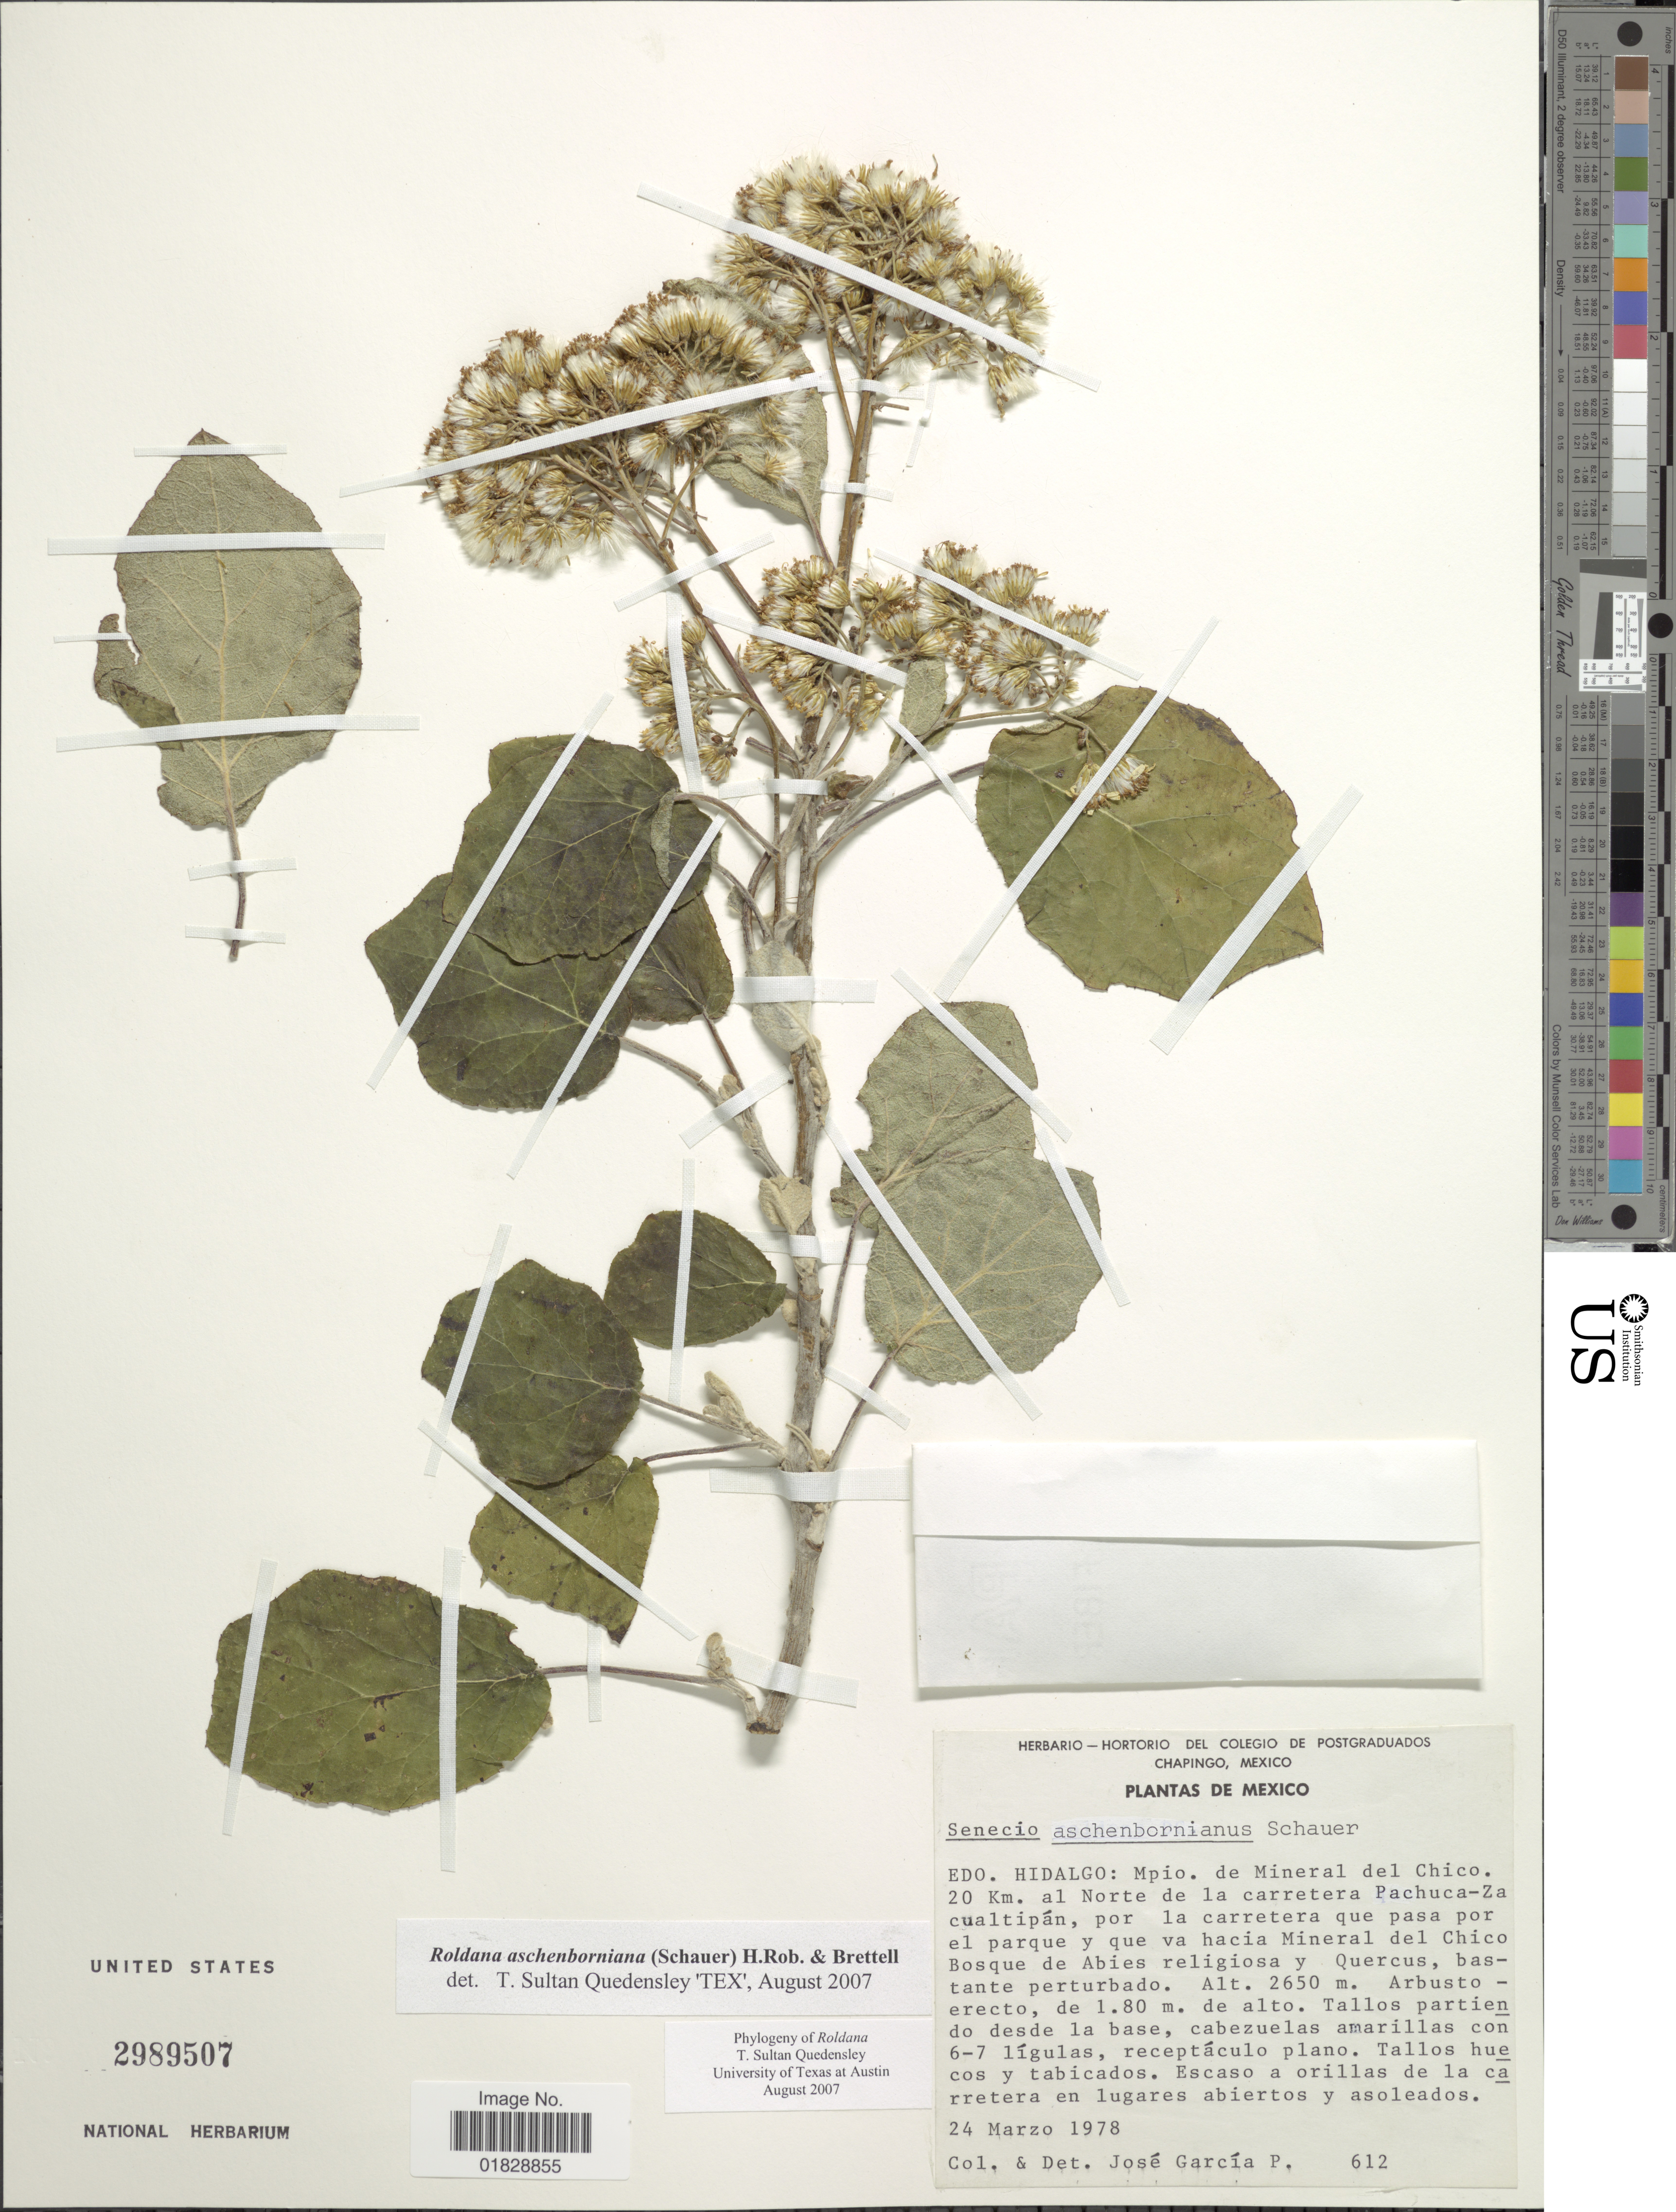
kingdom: Plantae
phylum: Tracheophyta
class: Magnoliopsida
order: Asterales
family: Asteraceae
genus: Roldana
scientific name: Roldana aschenborniana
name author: (S. Schauer) H. Rob. & Brettell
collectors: J. García-P.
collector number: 612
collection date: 1978-03-24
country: Mexico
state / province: Hidalgo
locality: Edo. Hidalgo: Mpio. de Mineral del Chico. 20 Km. al Norte de la carretera Pachuca-Zacualtipán, por la carretera que pasa por el parque y que va hacia Mineral del Chico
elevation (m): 2650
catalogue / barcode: US 2989507